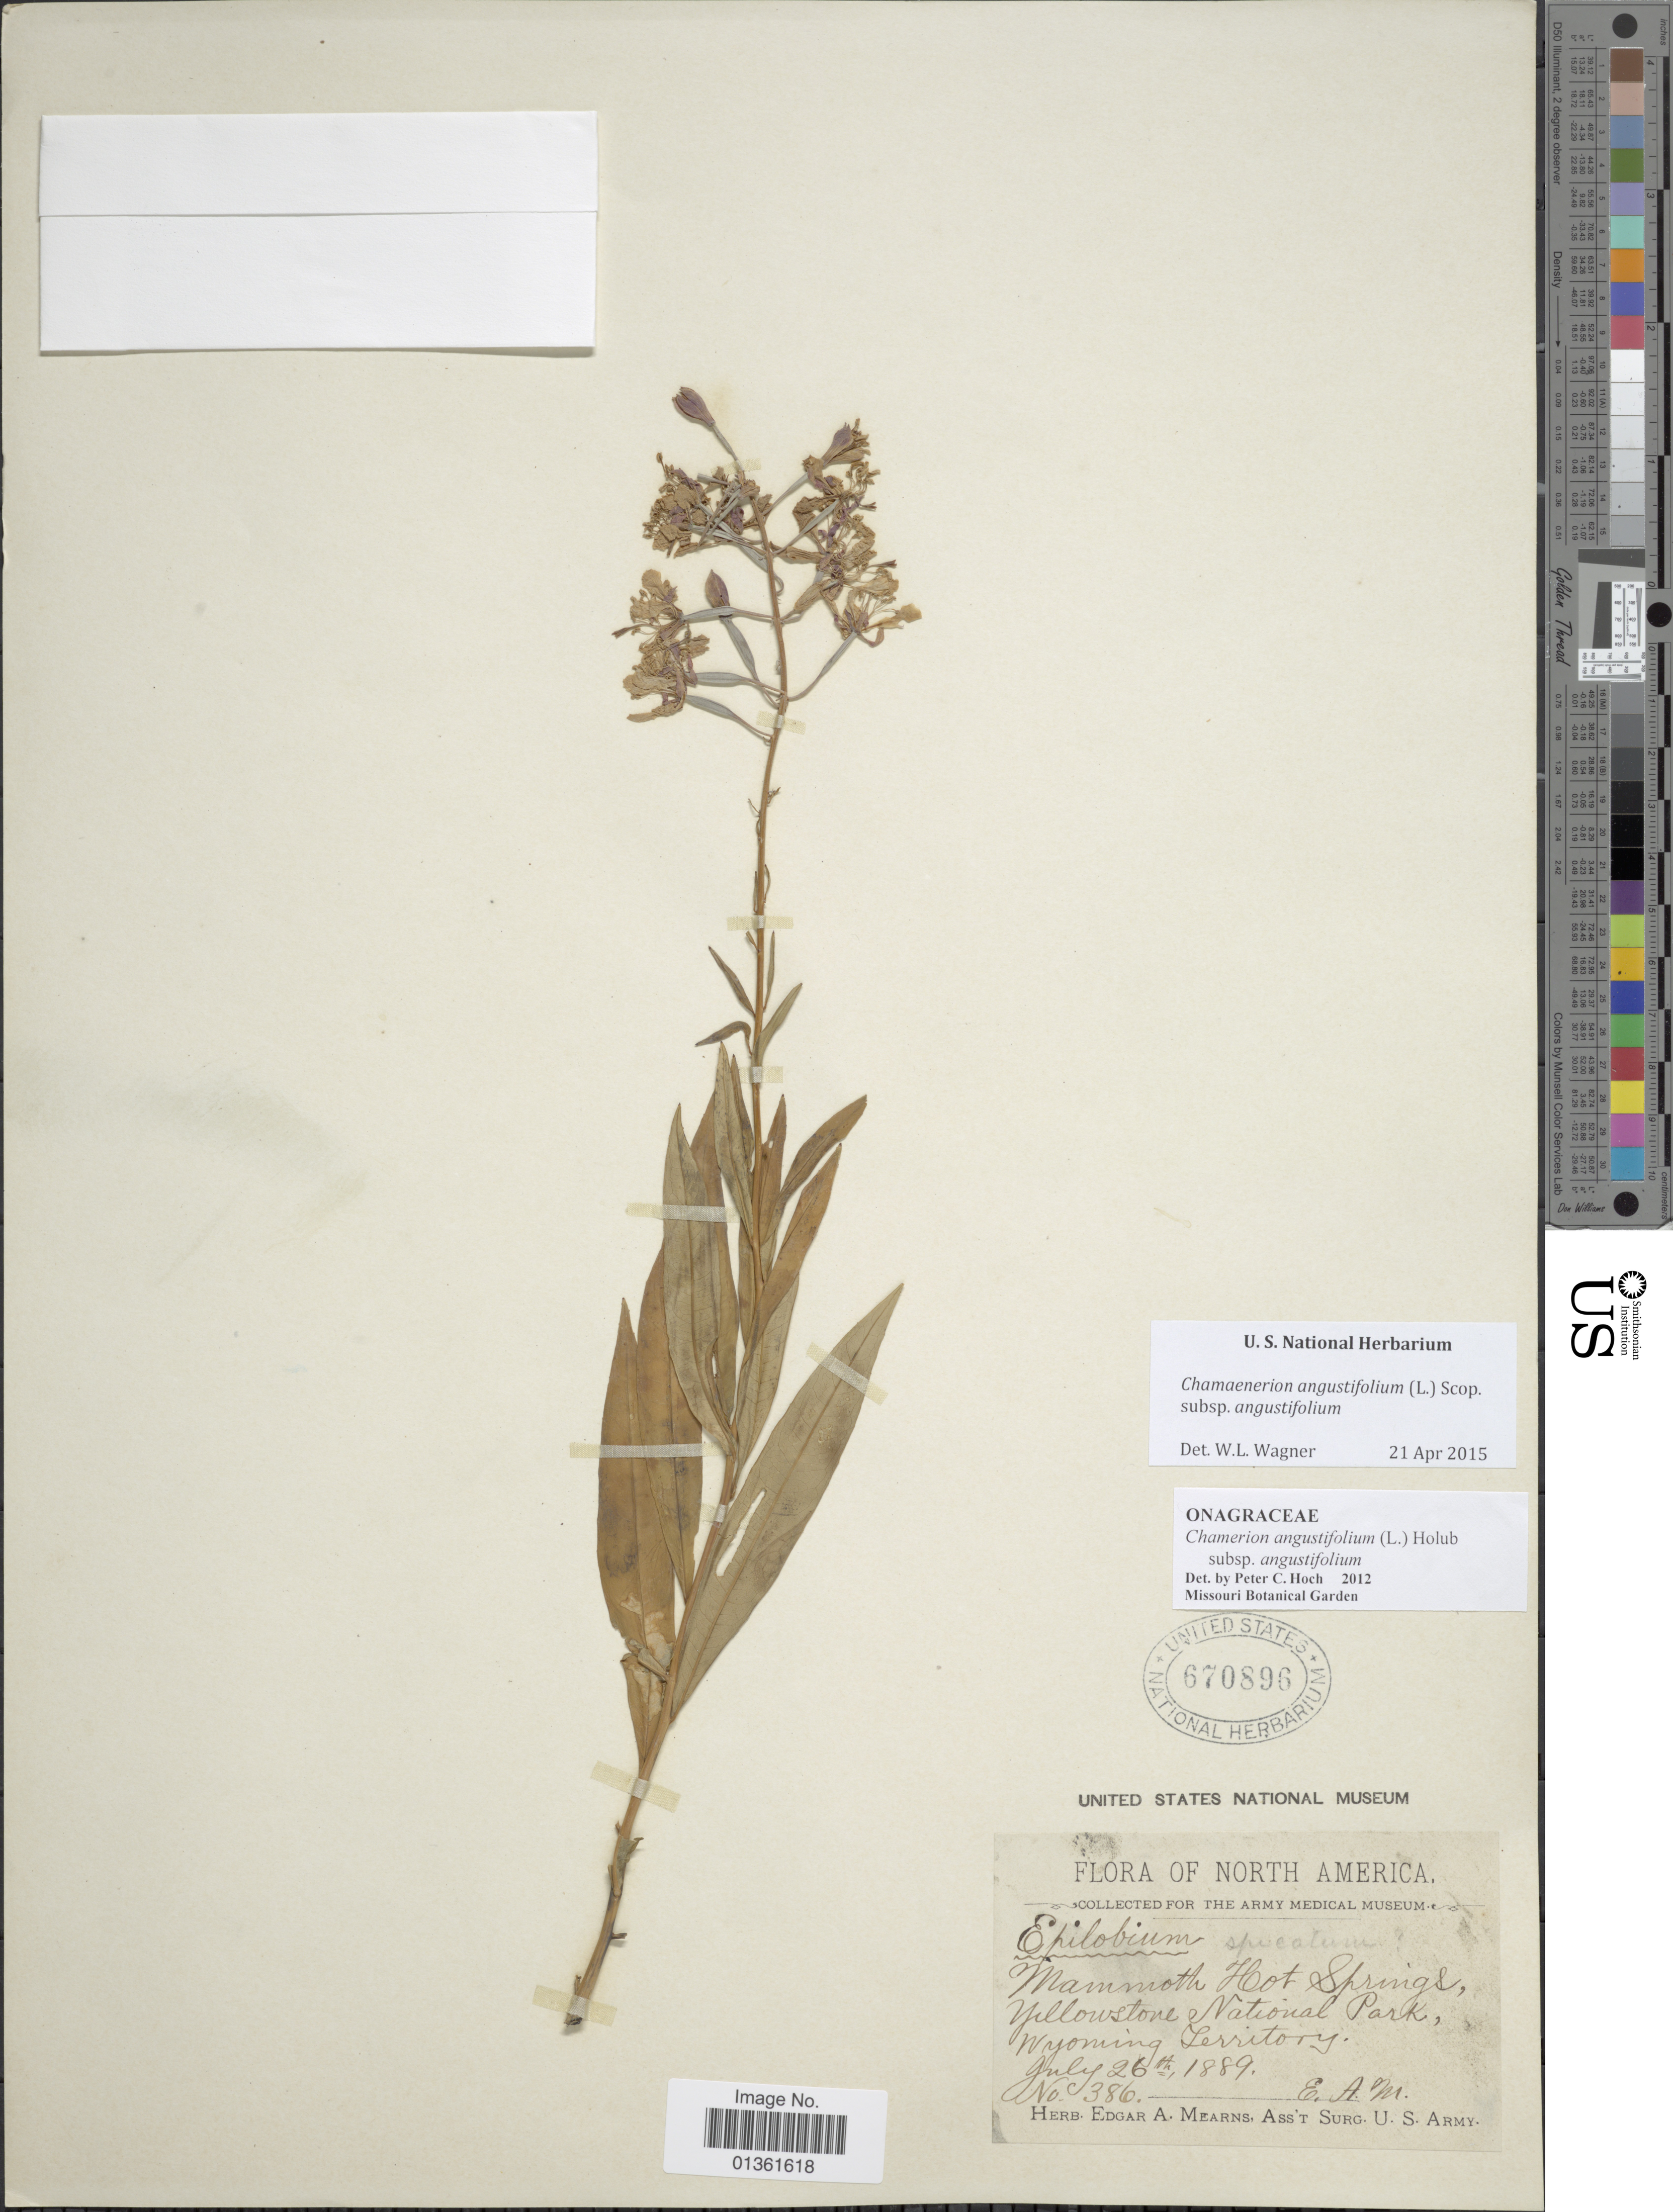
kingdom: Plantae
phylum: Tracheophyta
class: Magnoliopsida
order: Myrtales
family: Onagraceae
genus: Chamaenerion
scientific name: Chamaenerion angustifolium subsp. angustifolium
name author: (L.) Scop.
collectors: E. A. Mearns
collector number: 386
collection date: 1889-07-26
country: United States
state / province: Wyoming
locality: Mammoth Hot Springs, Yellowstone National Park.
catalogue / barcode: US 670896